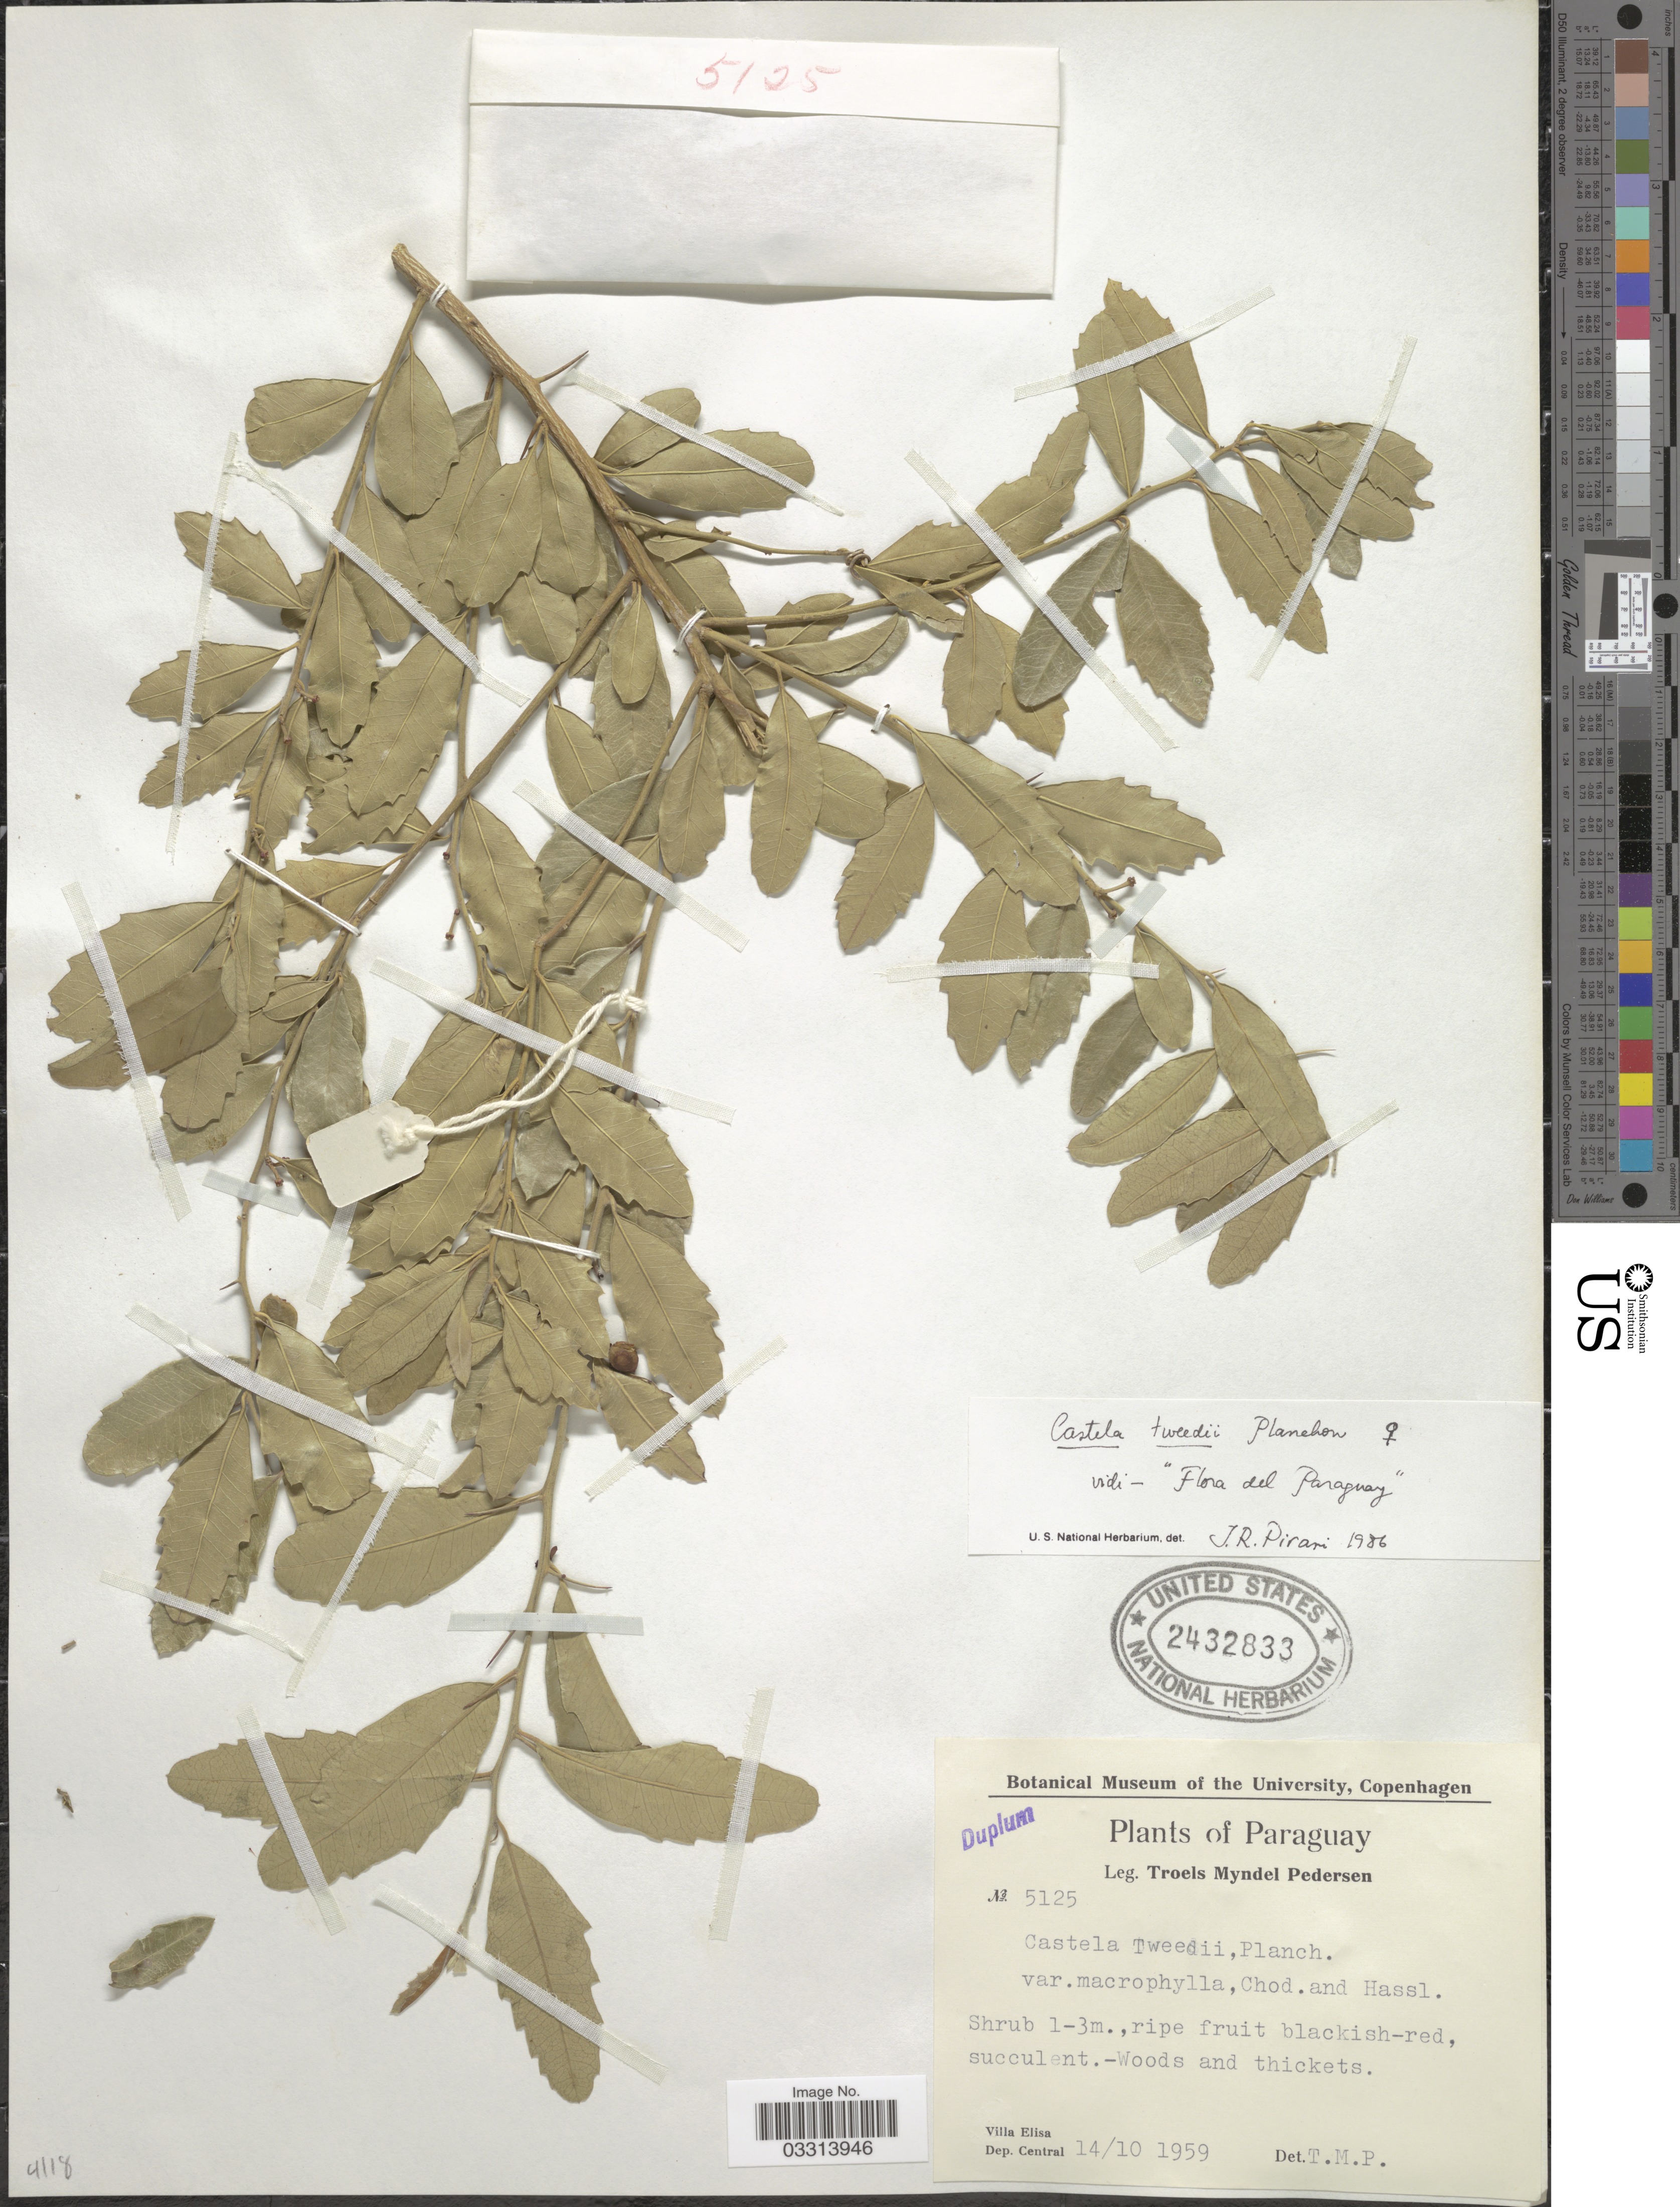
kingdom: Plantae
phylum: Tracheophyta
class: Magnoliopsida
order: Sapindales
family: Simaroubaceae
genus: Castela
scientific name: Castela tweediei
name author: Planch.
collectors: T. Pederson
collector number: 5125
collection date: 1959-10-14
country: Paraguay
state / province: Central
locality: Villa Elisa. Dep. Central.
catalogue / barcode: US 2432833